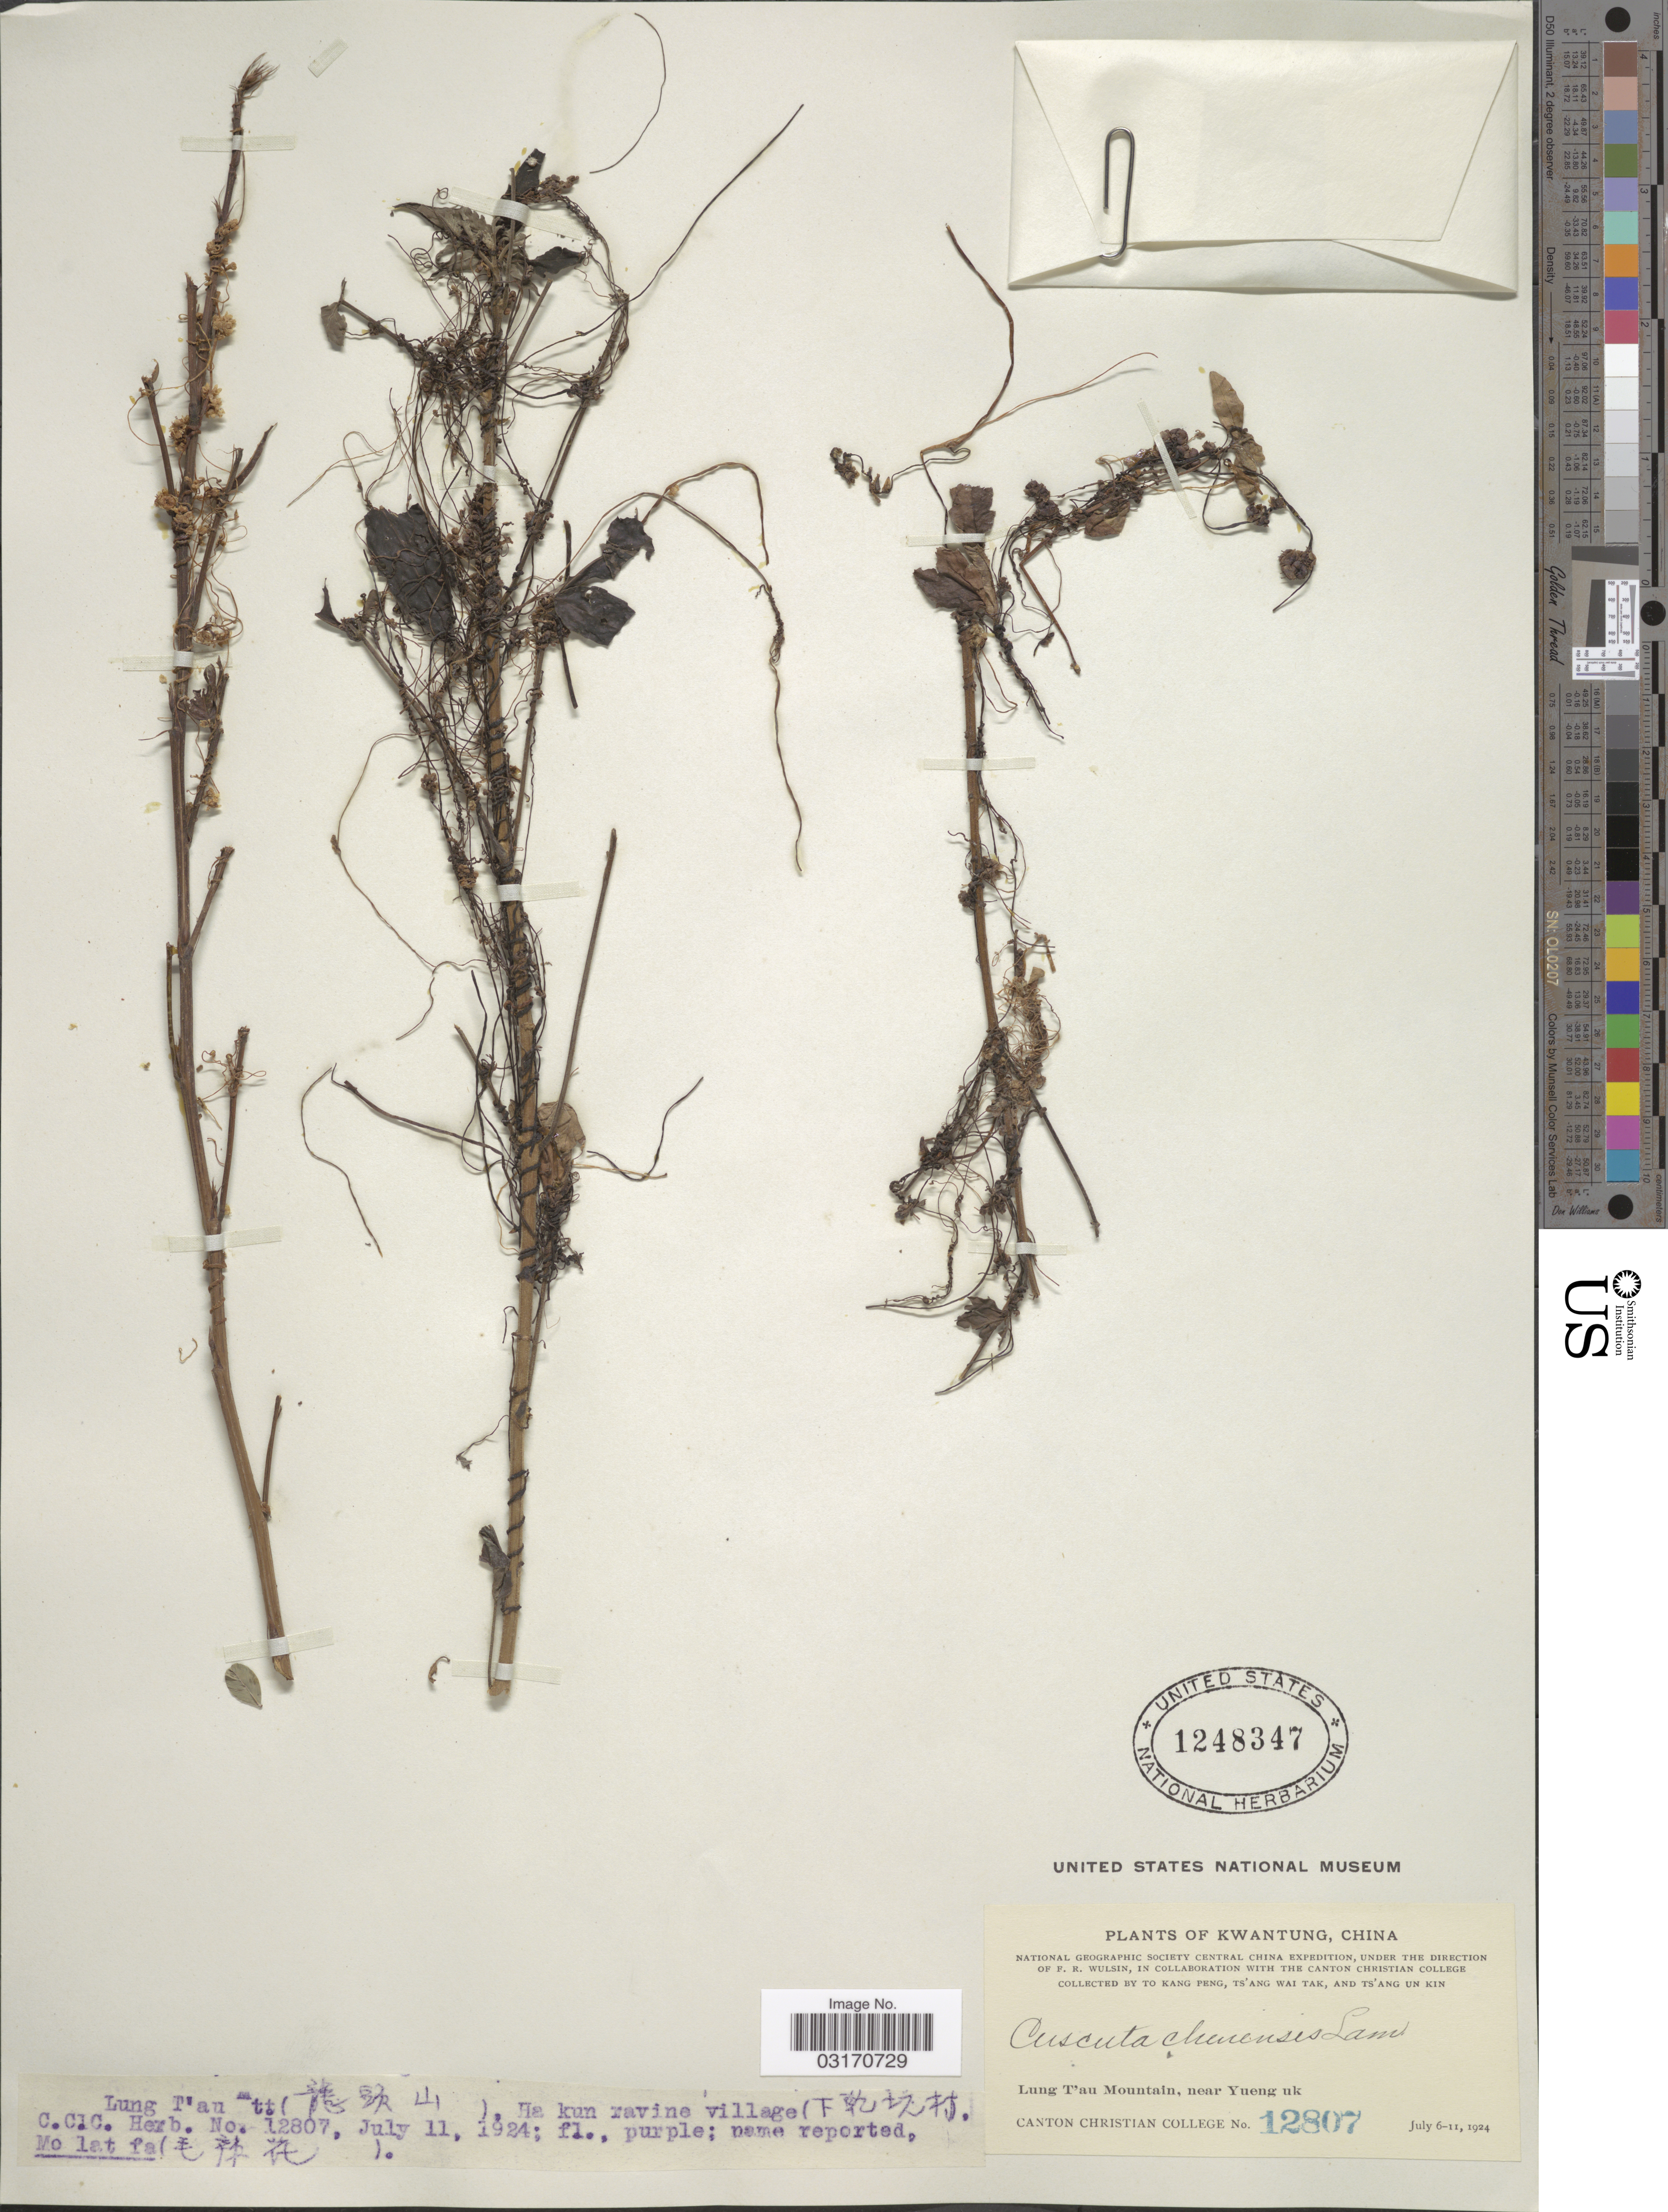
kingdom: Plantae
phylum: Tracheophyta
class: Magnoliopsida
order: Solanales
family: Convolvulaceae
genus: Cuscuta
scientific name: Cuscuta chinensis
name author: Lam.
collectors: K. Peng, W. T. Tsang & U. K. Tsang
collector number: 12807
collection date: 1924-07-11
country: China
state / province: Guangdong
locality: Kwantung. Lung T'au Mountain, near Yueng uk. Ha kun ravine village.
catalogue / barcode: US 1248347